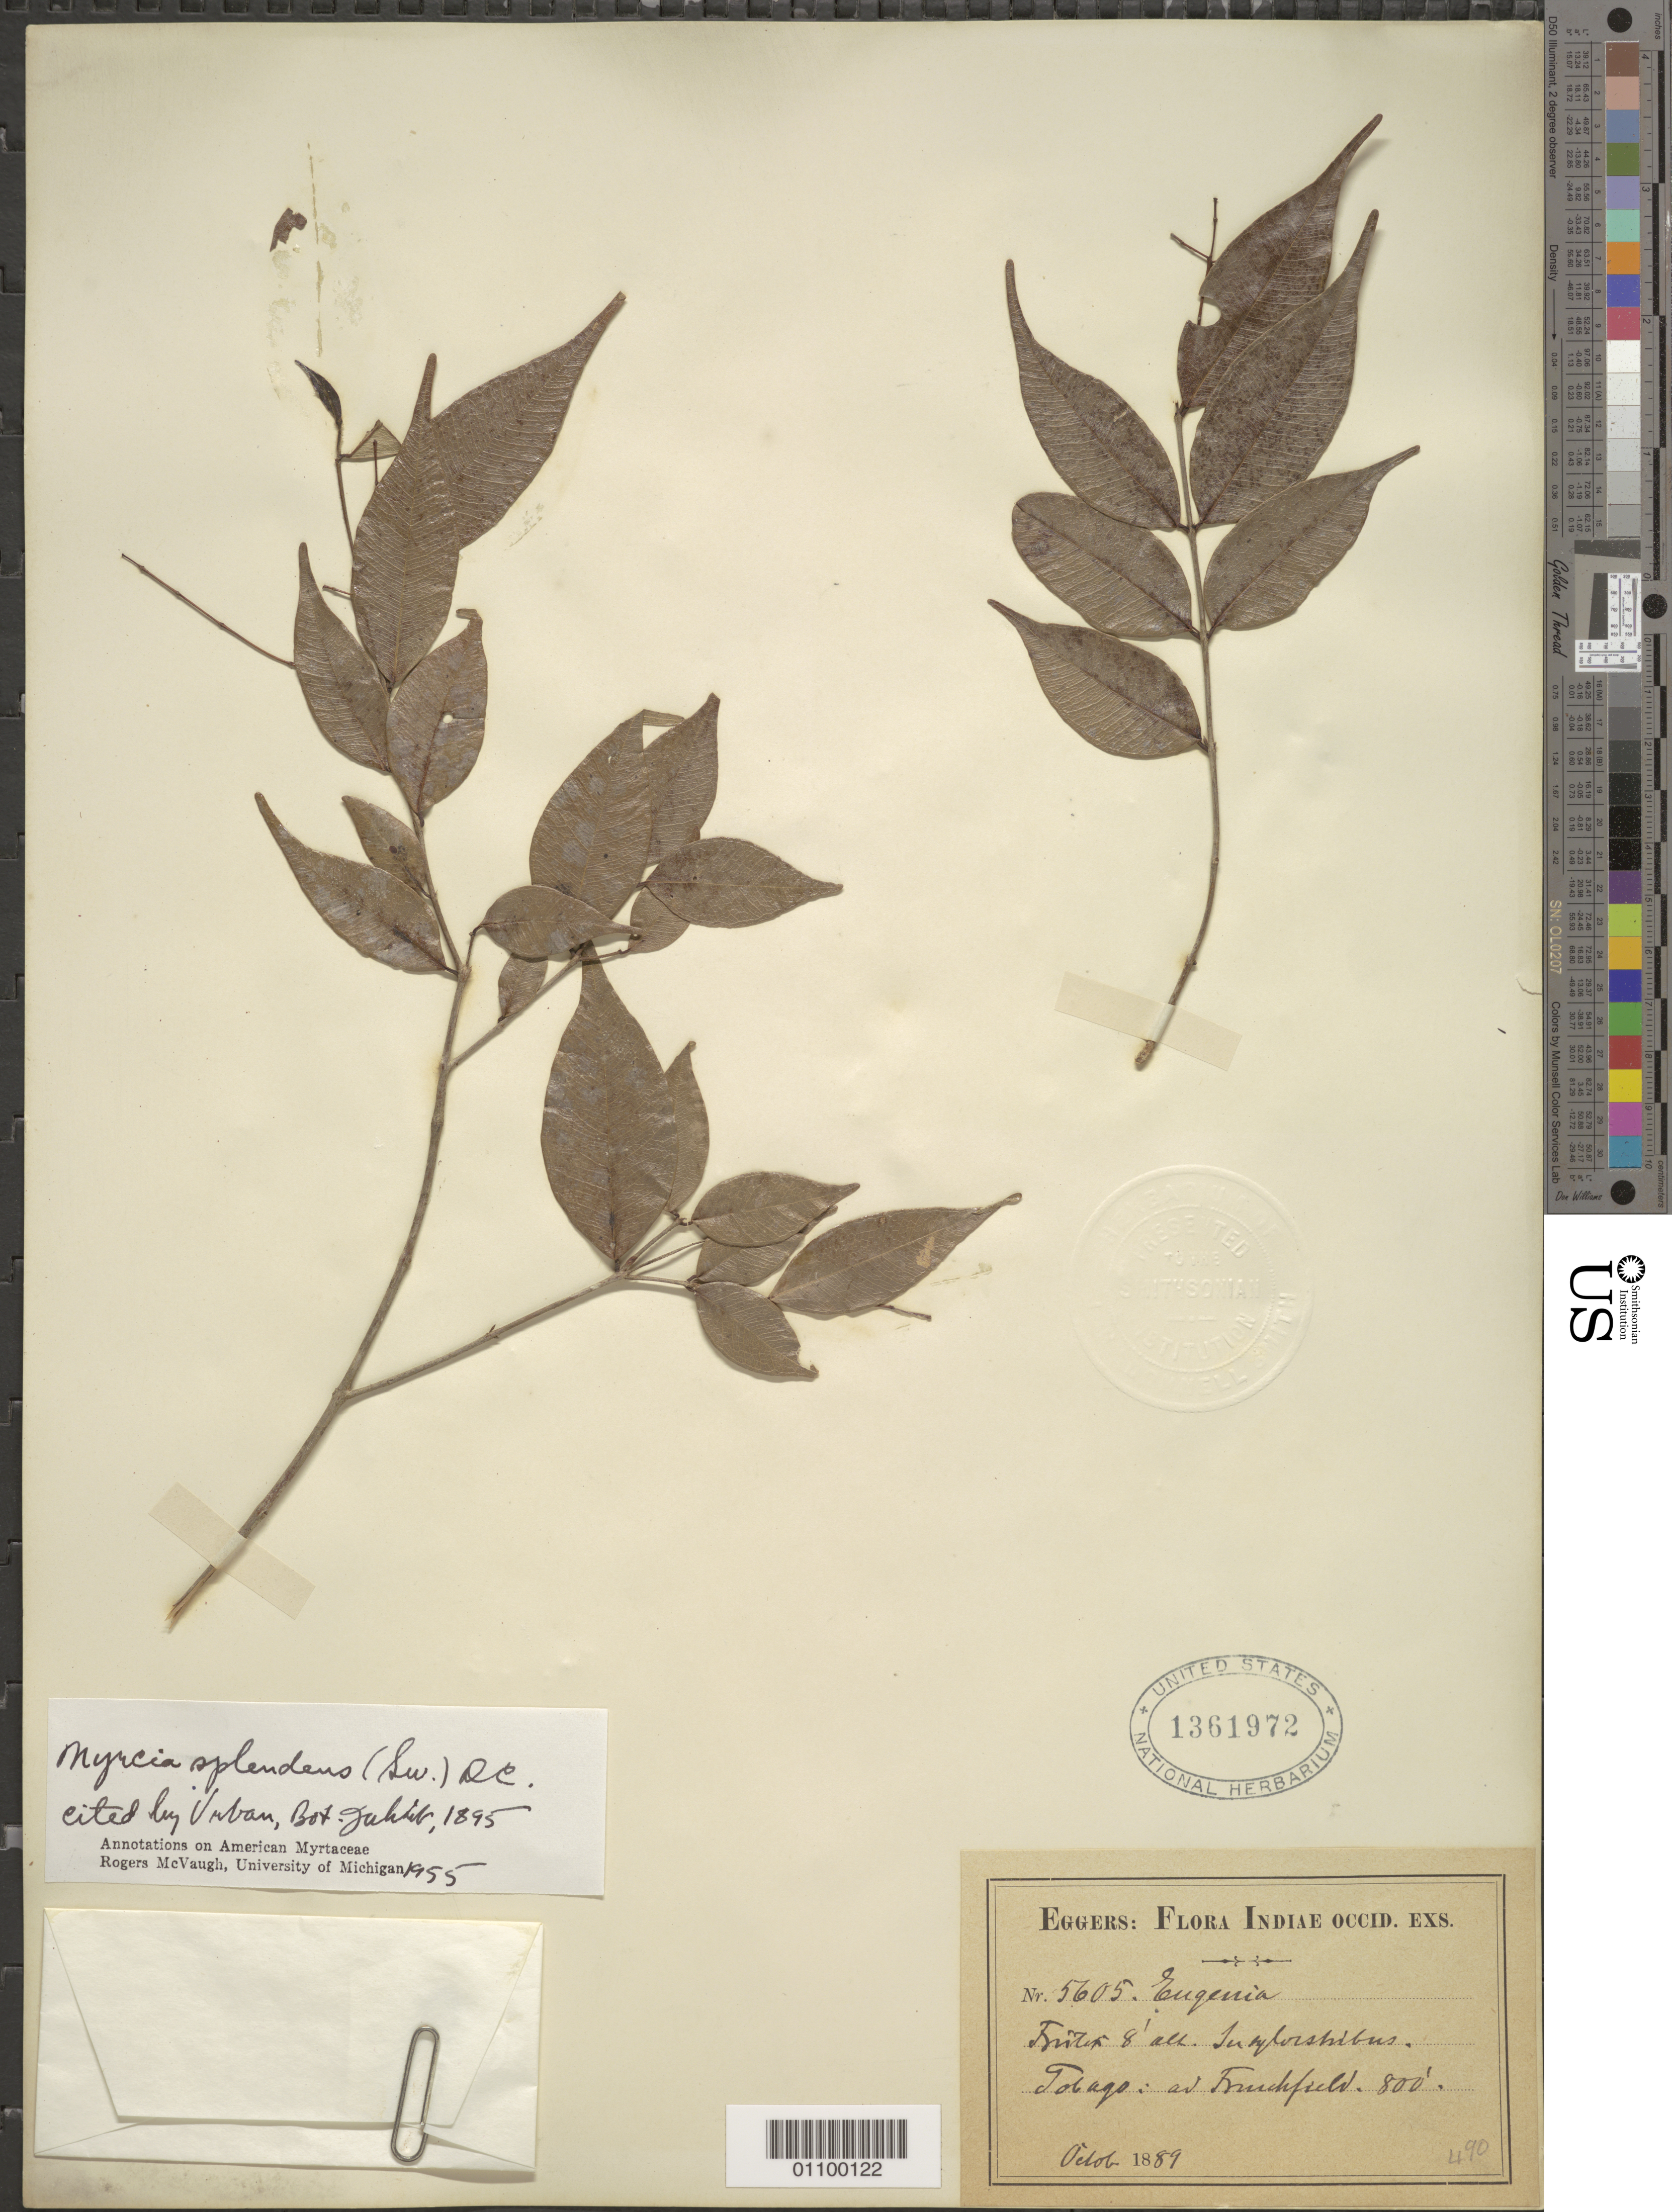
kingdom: Plantae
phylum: Tracheophyta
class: Magnoliopsida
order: Myrtales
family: Myrtaceae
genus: Myrcia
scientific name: Myrcia splendens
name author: (Sw.) DC.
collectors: H. F. A. von Eggers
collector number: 5605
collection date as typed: Oct 1889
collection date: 1889-10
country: Trinidad and Tobago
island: Tobago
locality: ad Frenchfield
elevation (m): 244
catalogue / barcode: US 1361972